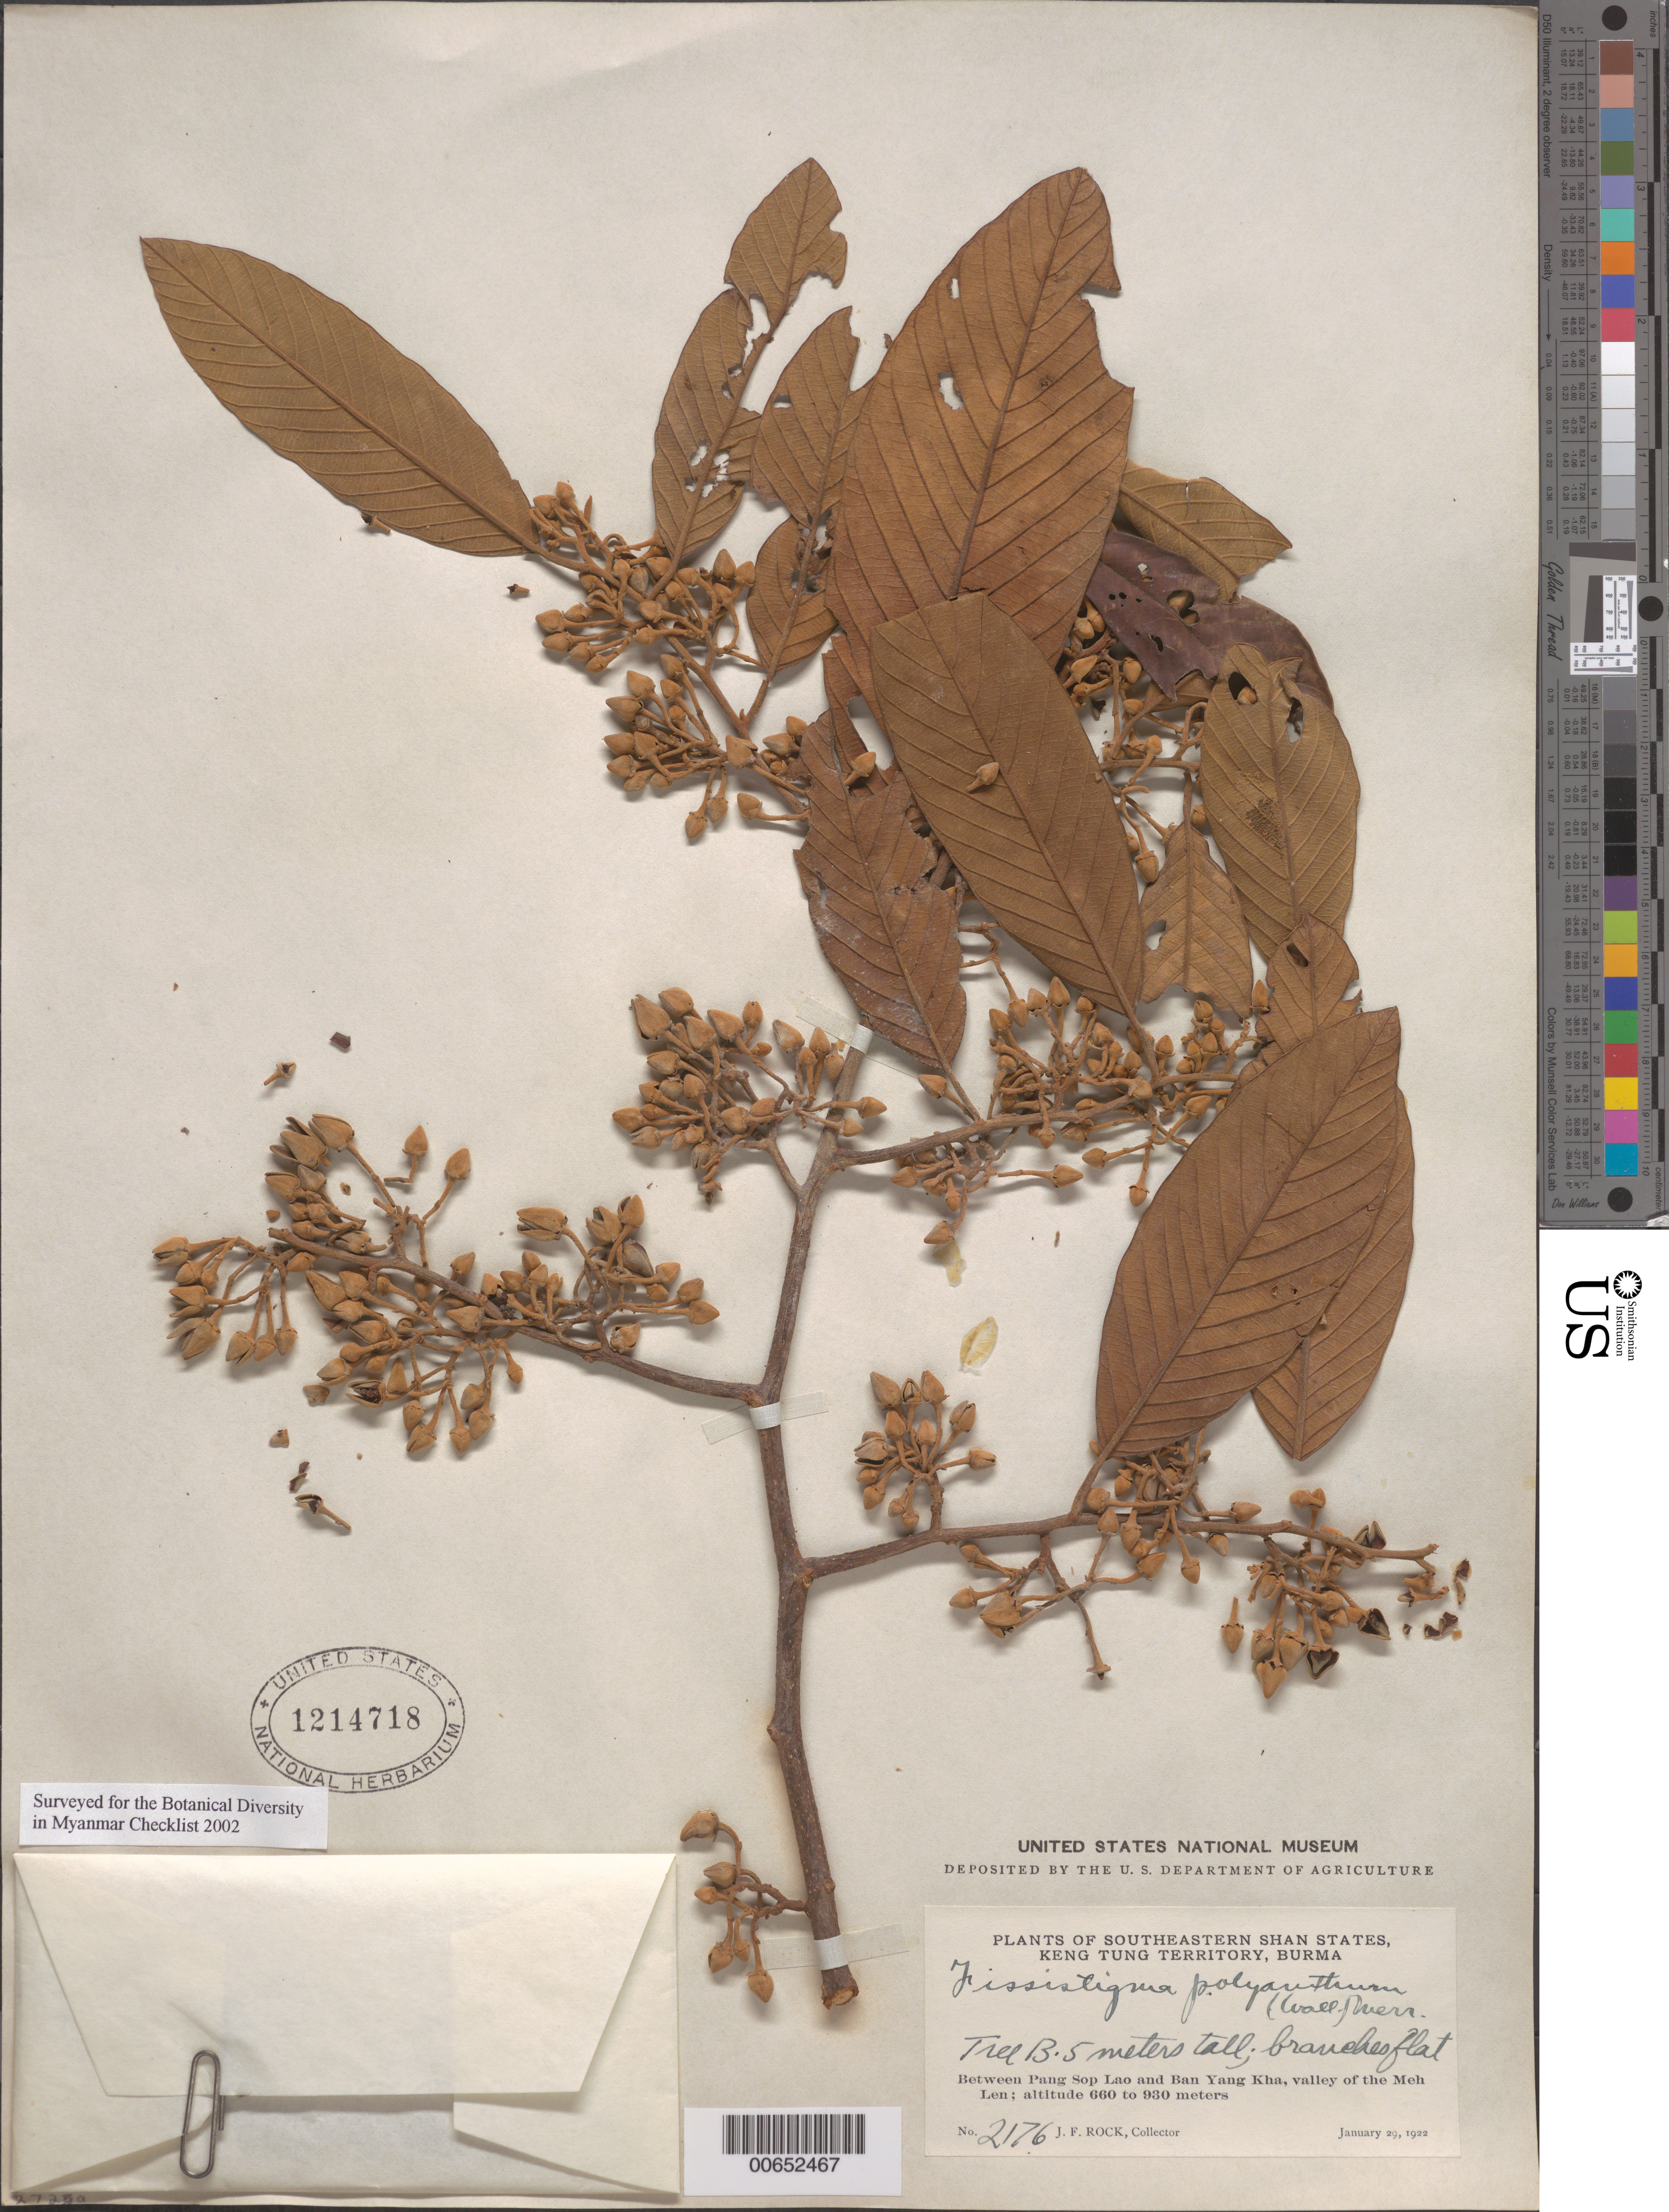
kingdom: Plantae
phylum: Tracheophyta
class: Magnoliopsida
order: Magnoliales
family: Annonaceae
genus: Fissistigma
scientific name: Fissistigma polyanthum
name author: Merr.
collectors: J. F. Rock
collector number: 2176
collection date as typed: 29 Jan 1922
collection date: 1922-01-29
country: Myanmar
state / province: Shan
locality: Keng Tung Territory, between Pang Sop Lao and Ban Yang Kha, valley of the Meh Len.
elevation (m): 660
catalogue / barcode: US 1214718